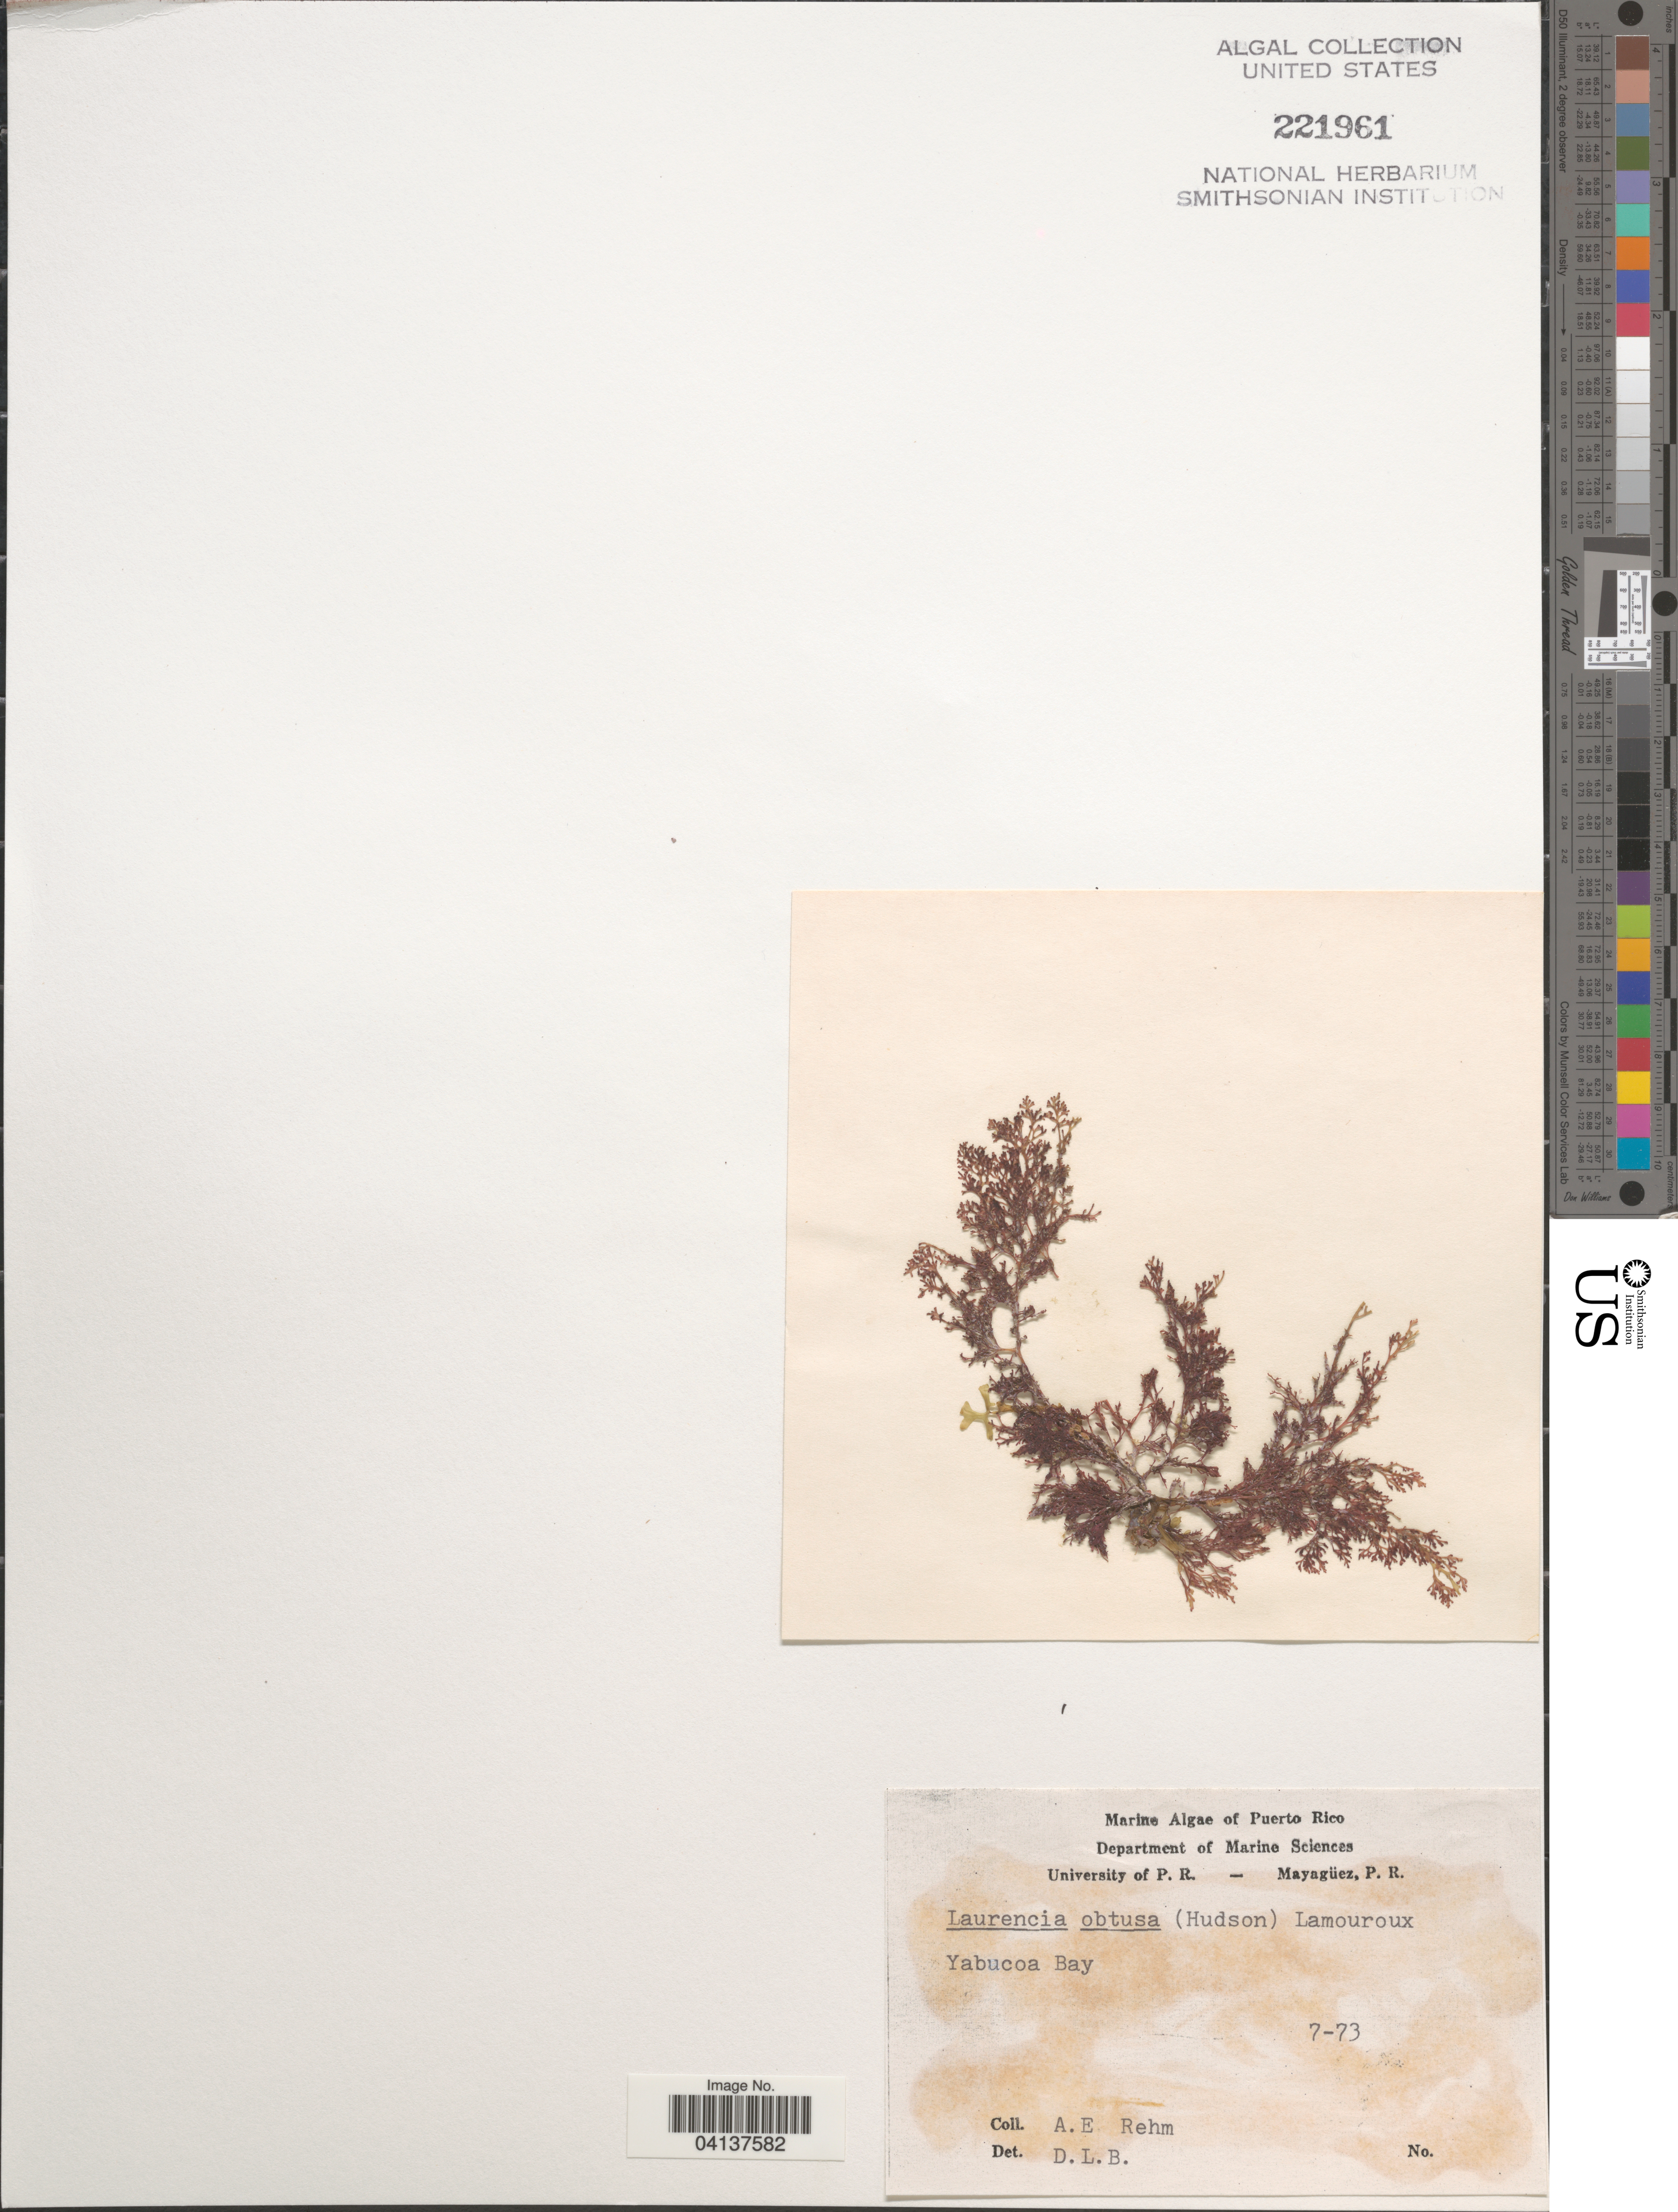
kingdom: Plantae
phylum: Rhodophyta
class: Florideophyceae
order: Ceramiales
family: Rhodomelaceae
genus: Laurencia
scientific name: Laurencia obtusa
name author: (Huds.) J.V.Lamouroux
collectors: A. Rehm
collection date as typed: Transcribed d/m/y: /7/73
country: Puerto Rico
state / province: Yabucoa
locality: Yabucoa Bay.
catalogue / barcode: US 221961